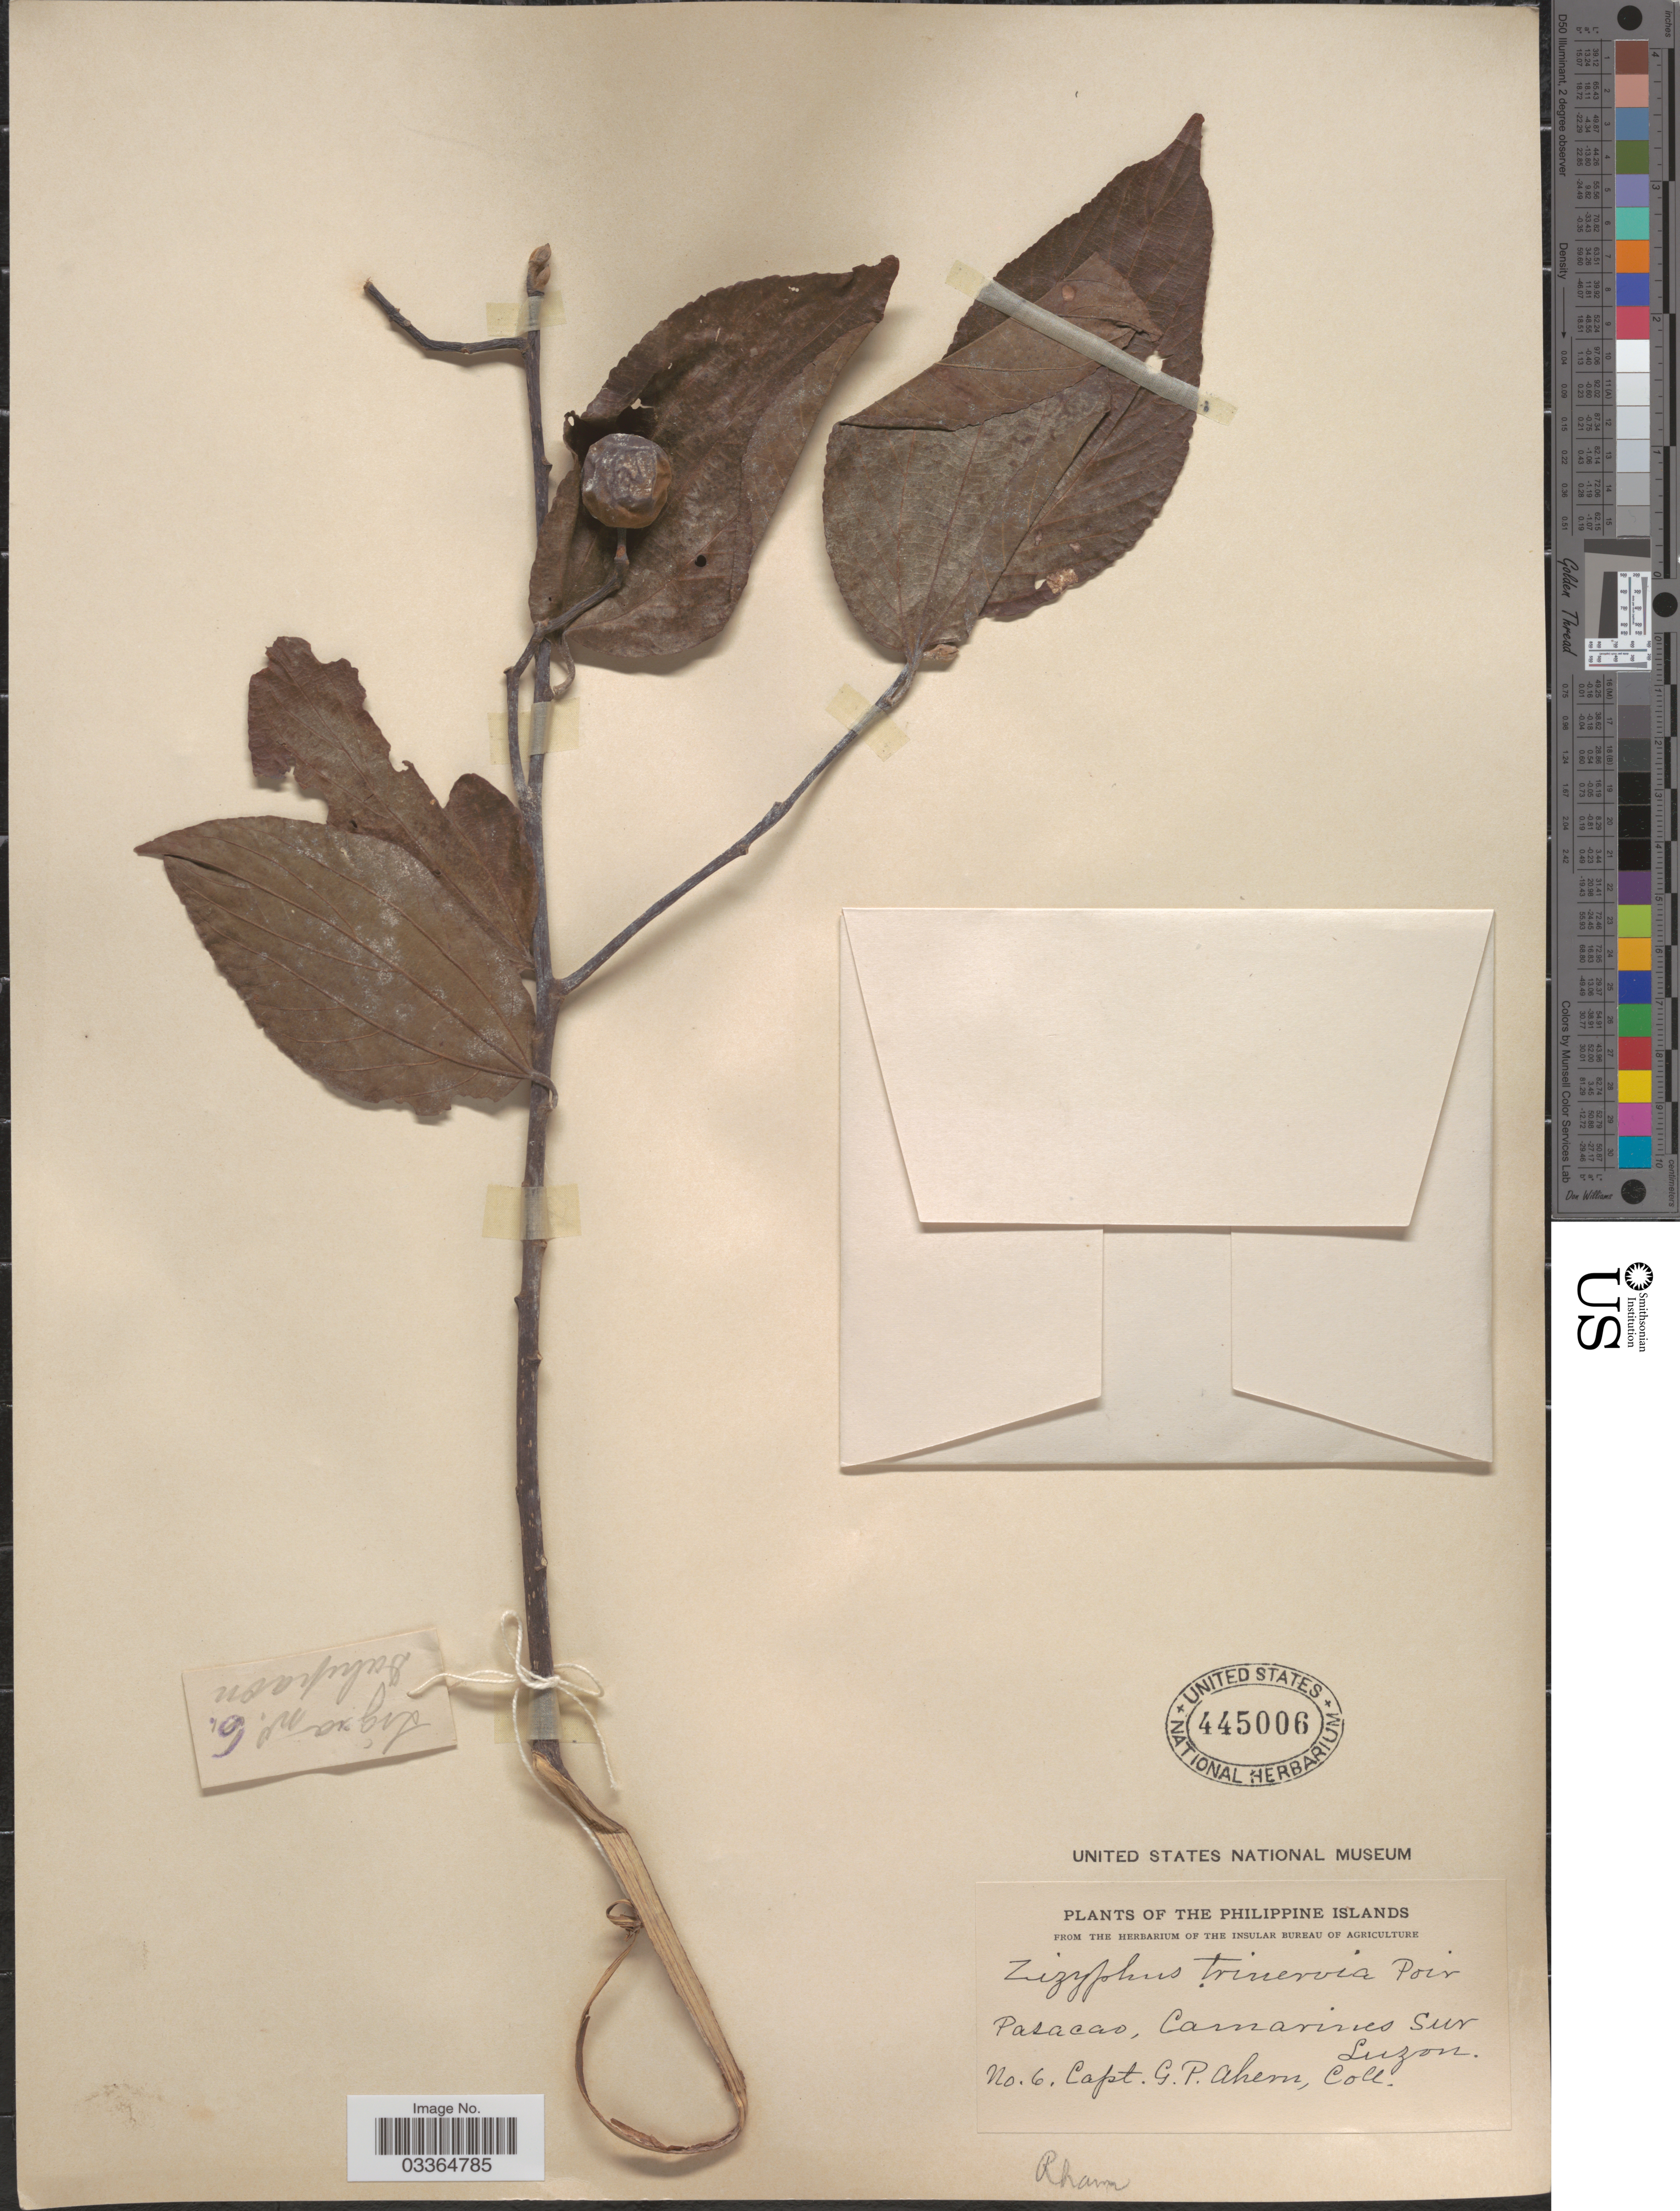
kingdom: Plantae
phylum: Tracheophyta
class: Magnoliopsida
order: Rosales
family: Rhamnaceae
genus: Ziziphus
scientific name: Ziziphus trinervia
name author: (Cav.) Poir.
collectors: G. Ahern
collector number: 6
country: Philippines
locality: The Philippine Islands. Pasacao, Camarines Sur Luzon.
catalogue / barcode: US 445006